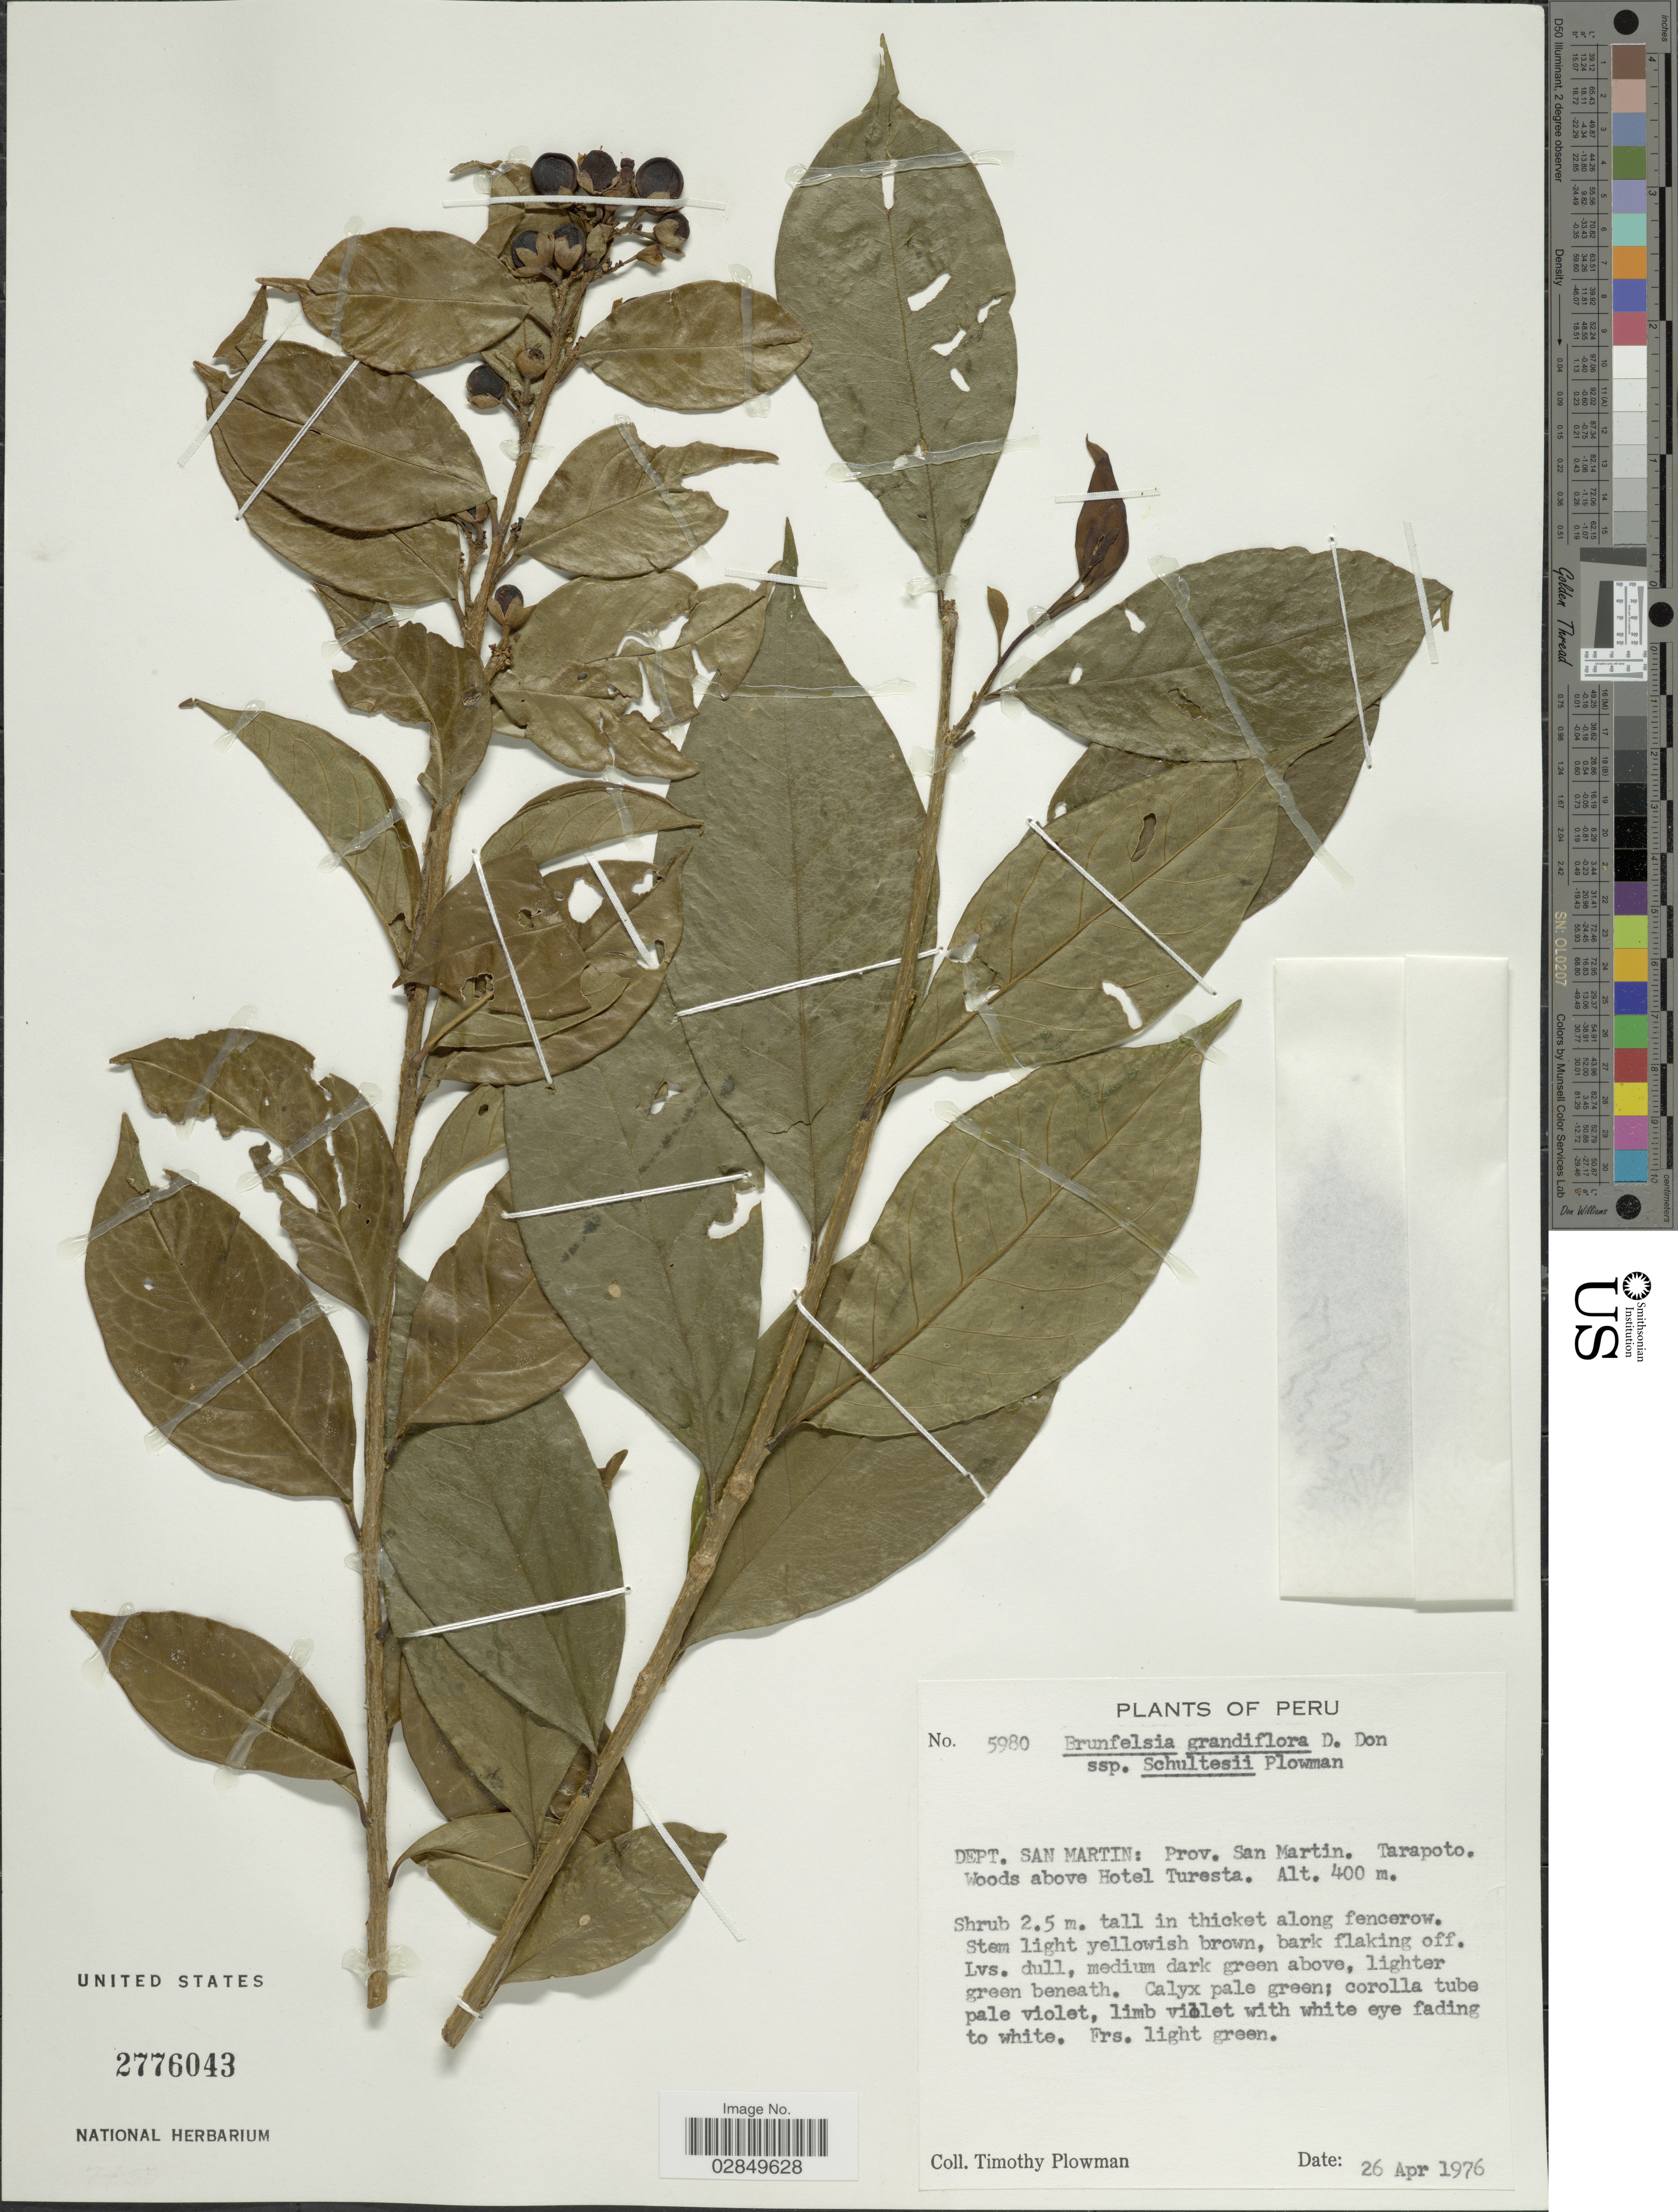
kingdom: Plantae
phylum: Tracheophyta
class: Magnoliopsida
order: Solanales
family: Solanaceae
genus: Brunfelsia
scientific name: Brunfelsia grandiflora subsp. schultesii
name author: Plowman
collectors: T. Plowman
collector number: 5980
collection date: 1976-04-26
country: Peru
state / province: San Martín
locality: Dept. San Martin, Prov. San Martin, Tarapoto, Woods above Hotel Turesta.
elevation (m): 400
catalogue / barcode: US 2776043